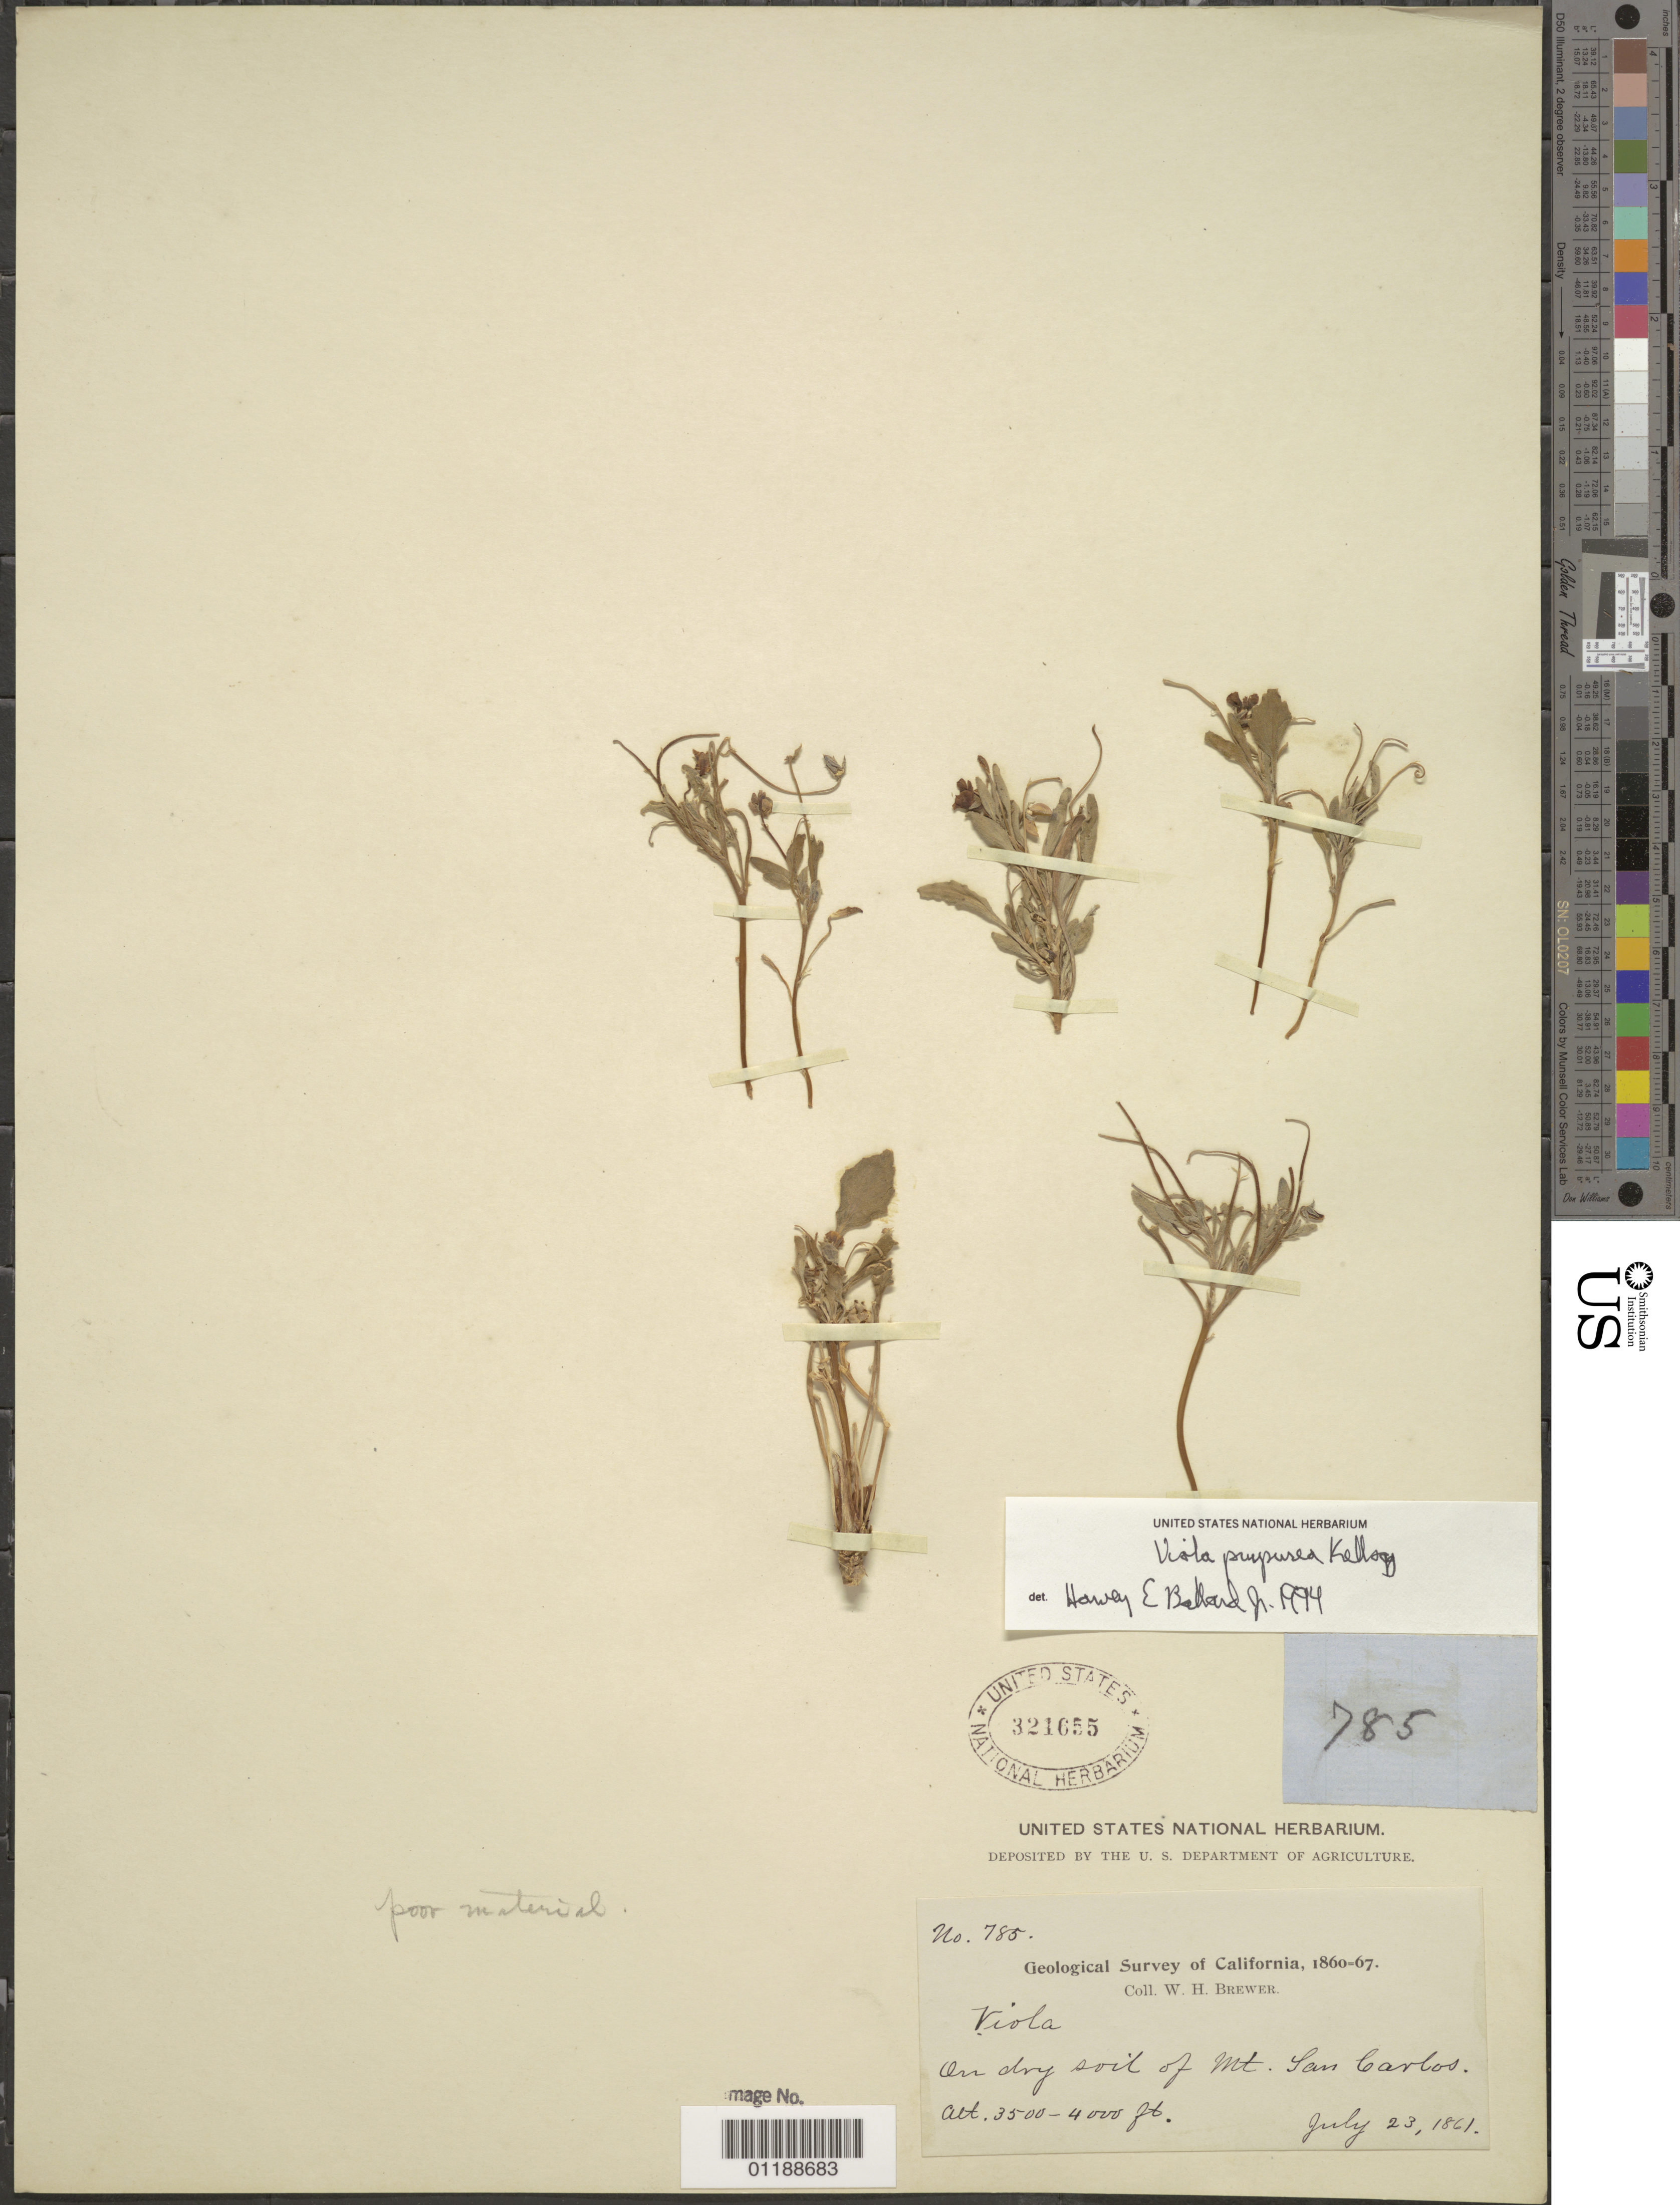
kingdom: Plantae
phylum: Tracheophyta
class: Magnoliopsida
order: Malpighiales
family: Violaceae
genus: Viola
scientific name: Viola purpurea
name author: Kellogg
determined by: Ballard, Harvey E.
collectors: W. H. Brewer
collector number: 785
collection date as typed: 23 Jul 1861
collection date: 1861-07-23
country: United States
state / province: California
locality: On mount San Carlos.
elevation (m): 1067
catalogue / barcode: US 321656